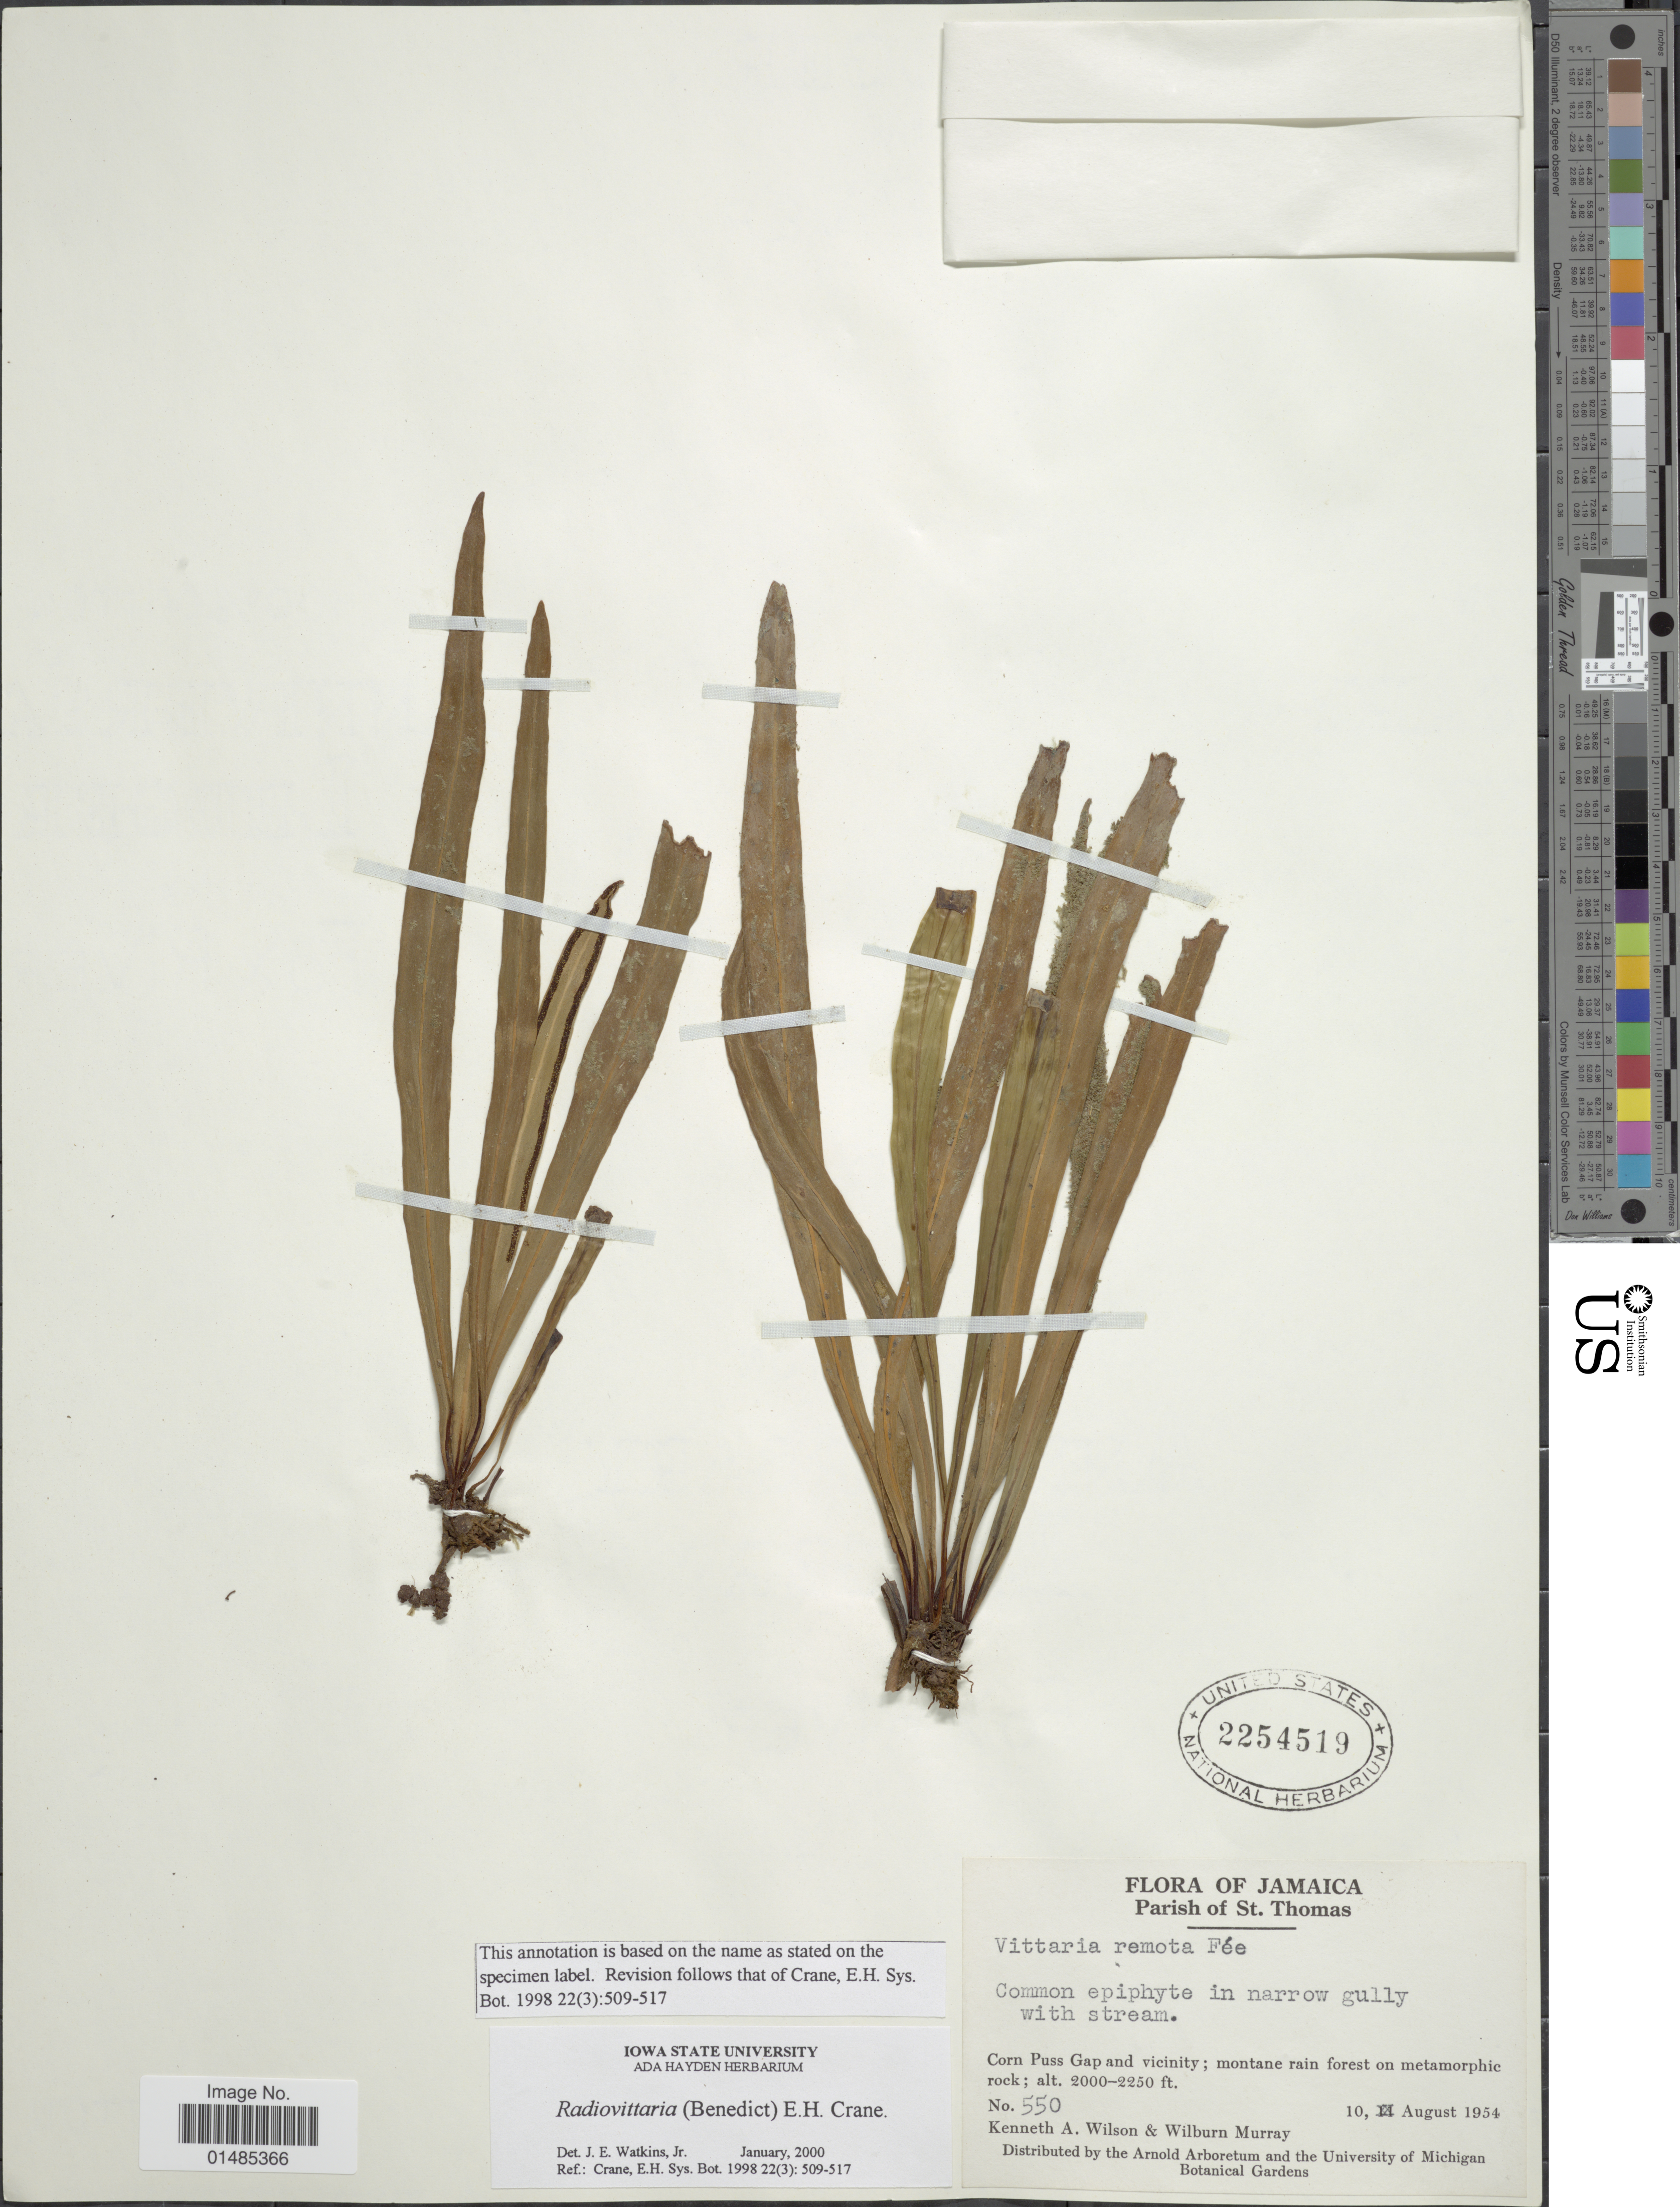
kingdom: Plantae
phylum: Tracheophyta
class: Polypodiopsida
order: Polypodiales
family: Pteridaceae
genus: Radiovittaria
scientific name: Radiovittaria remota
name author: (Fée) E.H. Crane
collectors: K. A. Wilson & W. Murray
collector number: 550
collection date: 1954-08-10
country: Jamaica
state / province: Saint Thomas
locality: Corn Puss Gap and vicinity; montane raine forest on metamorphic rock.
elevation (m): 610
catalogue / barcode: US 2254519